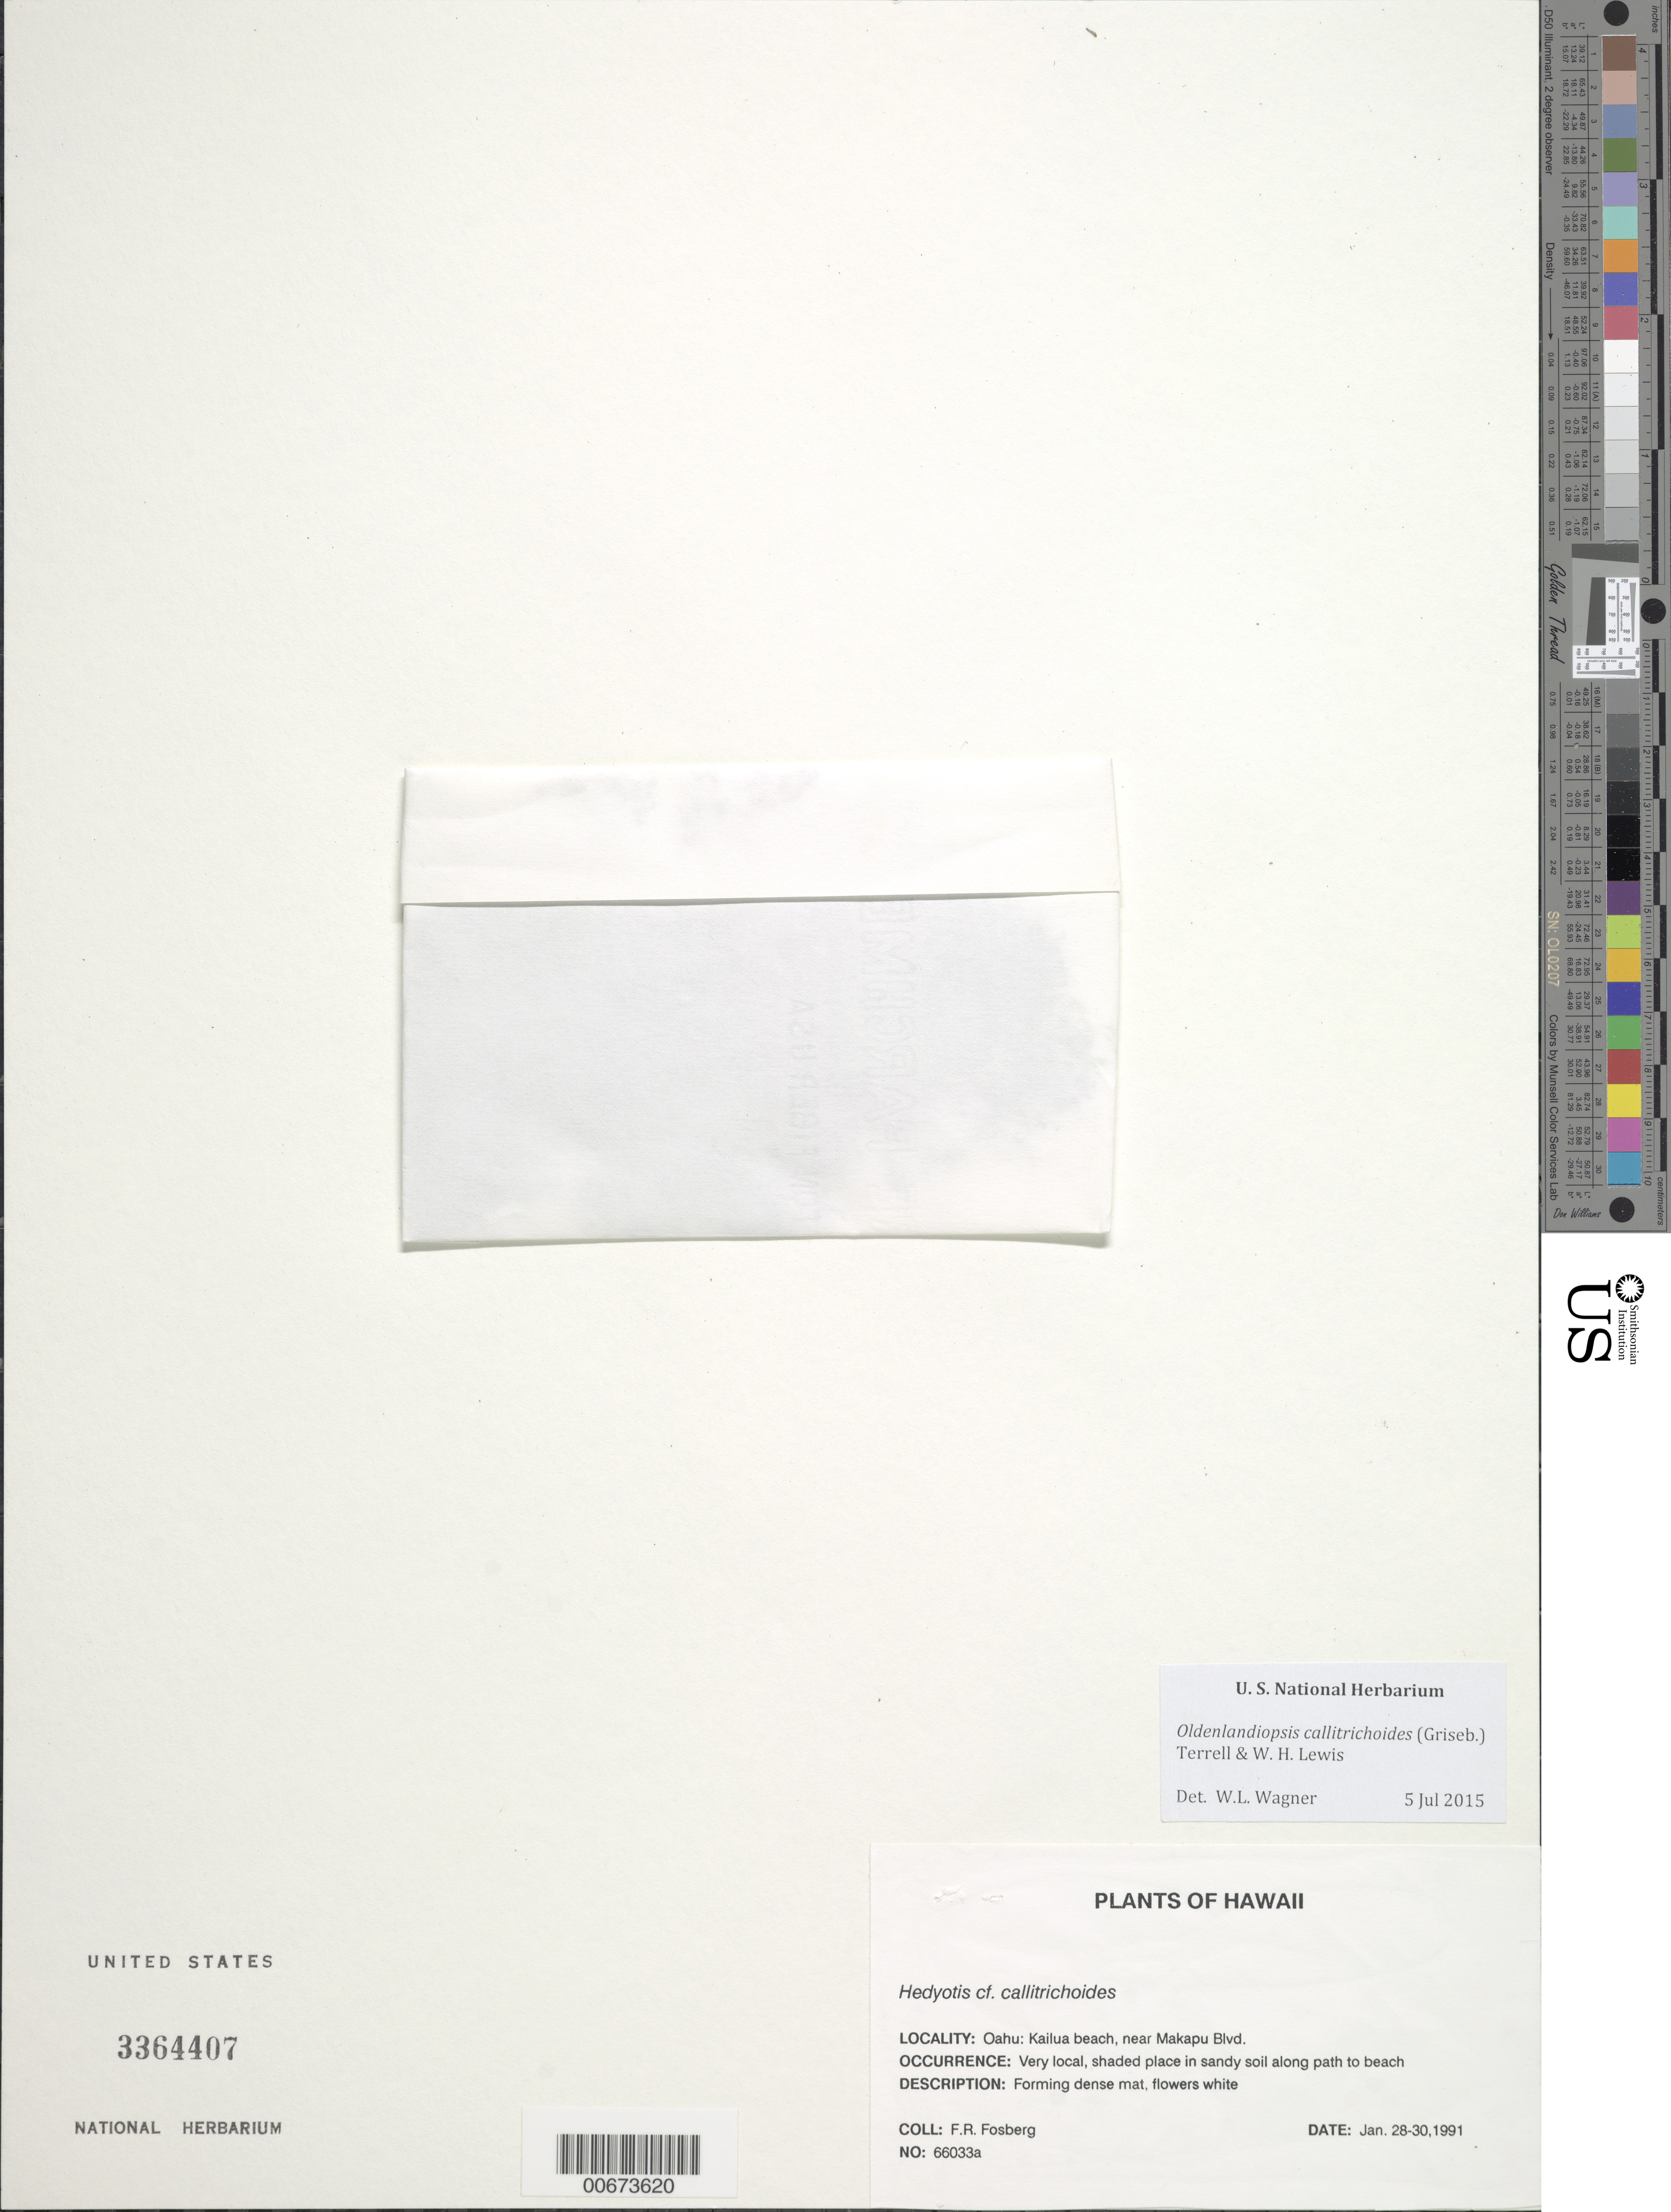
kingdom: Plantae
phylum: Tracheophyta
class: Magnoliopsida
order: Gentianales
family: Rubiaceae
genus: Oldenlandiopsis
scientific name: Oldenlandiopsis callitrichoides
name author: (Griseb.) Terrell & W.H. Lewis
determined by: Wagner, W. L., (BOT), Smithsonian Institution - National Museum of Natural History (UNITED STATES)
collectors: F. R. Fosberg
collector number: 66033a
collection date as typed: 28 Jan 1991 to 30 Jan 1991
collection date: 1991-01-28/1991-01-30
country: United States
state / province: Hawaii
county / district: Honolulu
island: Oahu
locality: Kailua beach, near Makapu Blvd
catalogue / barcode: US 3364407